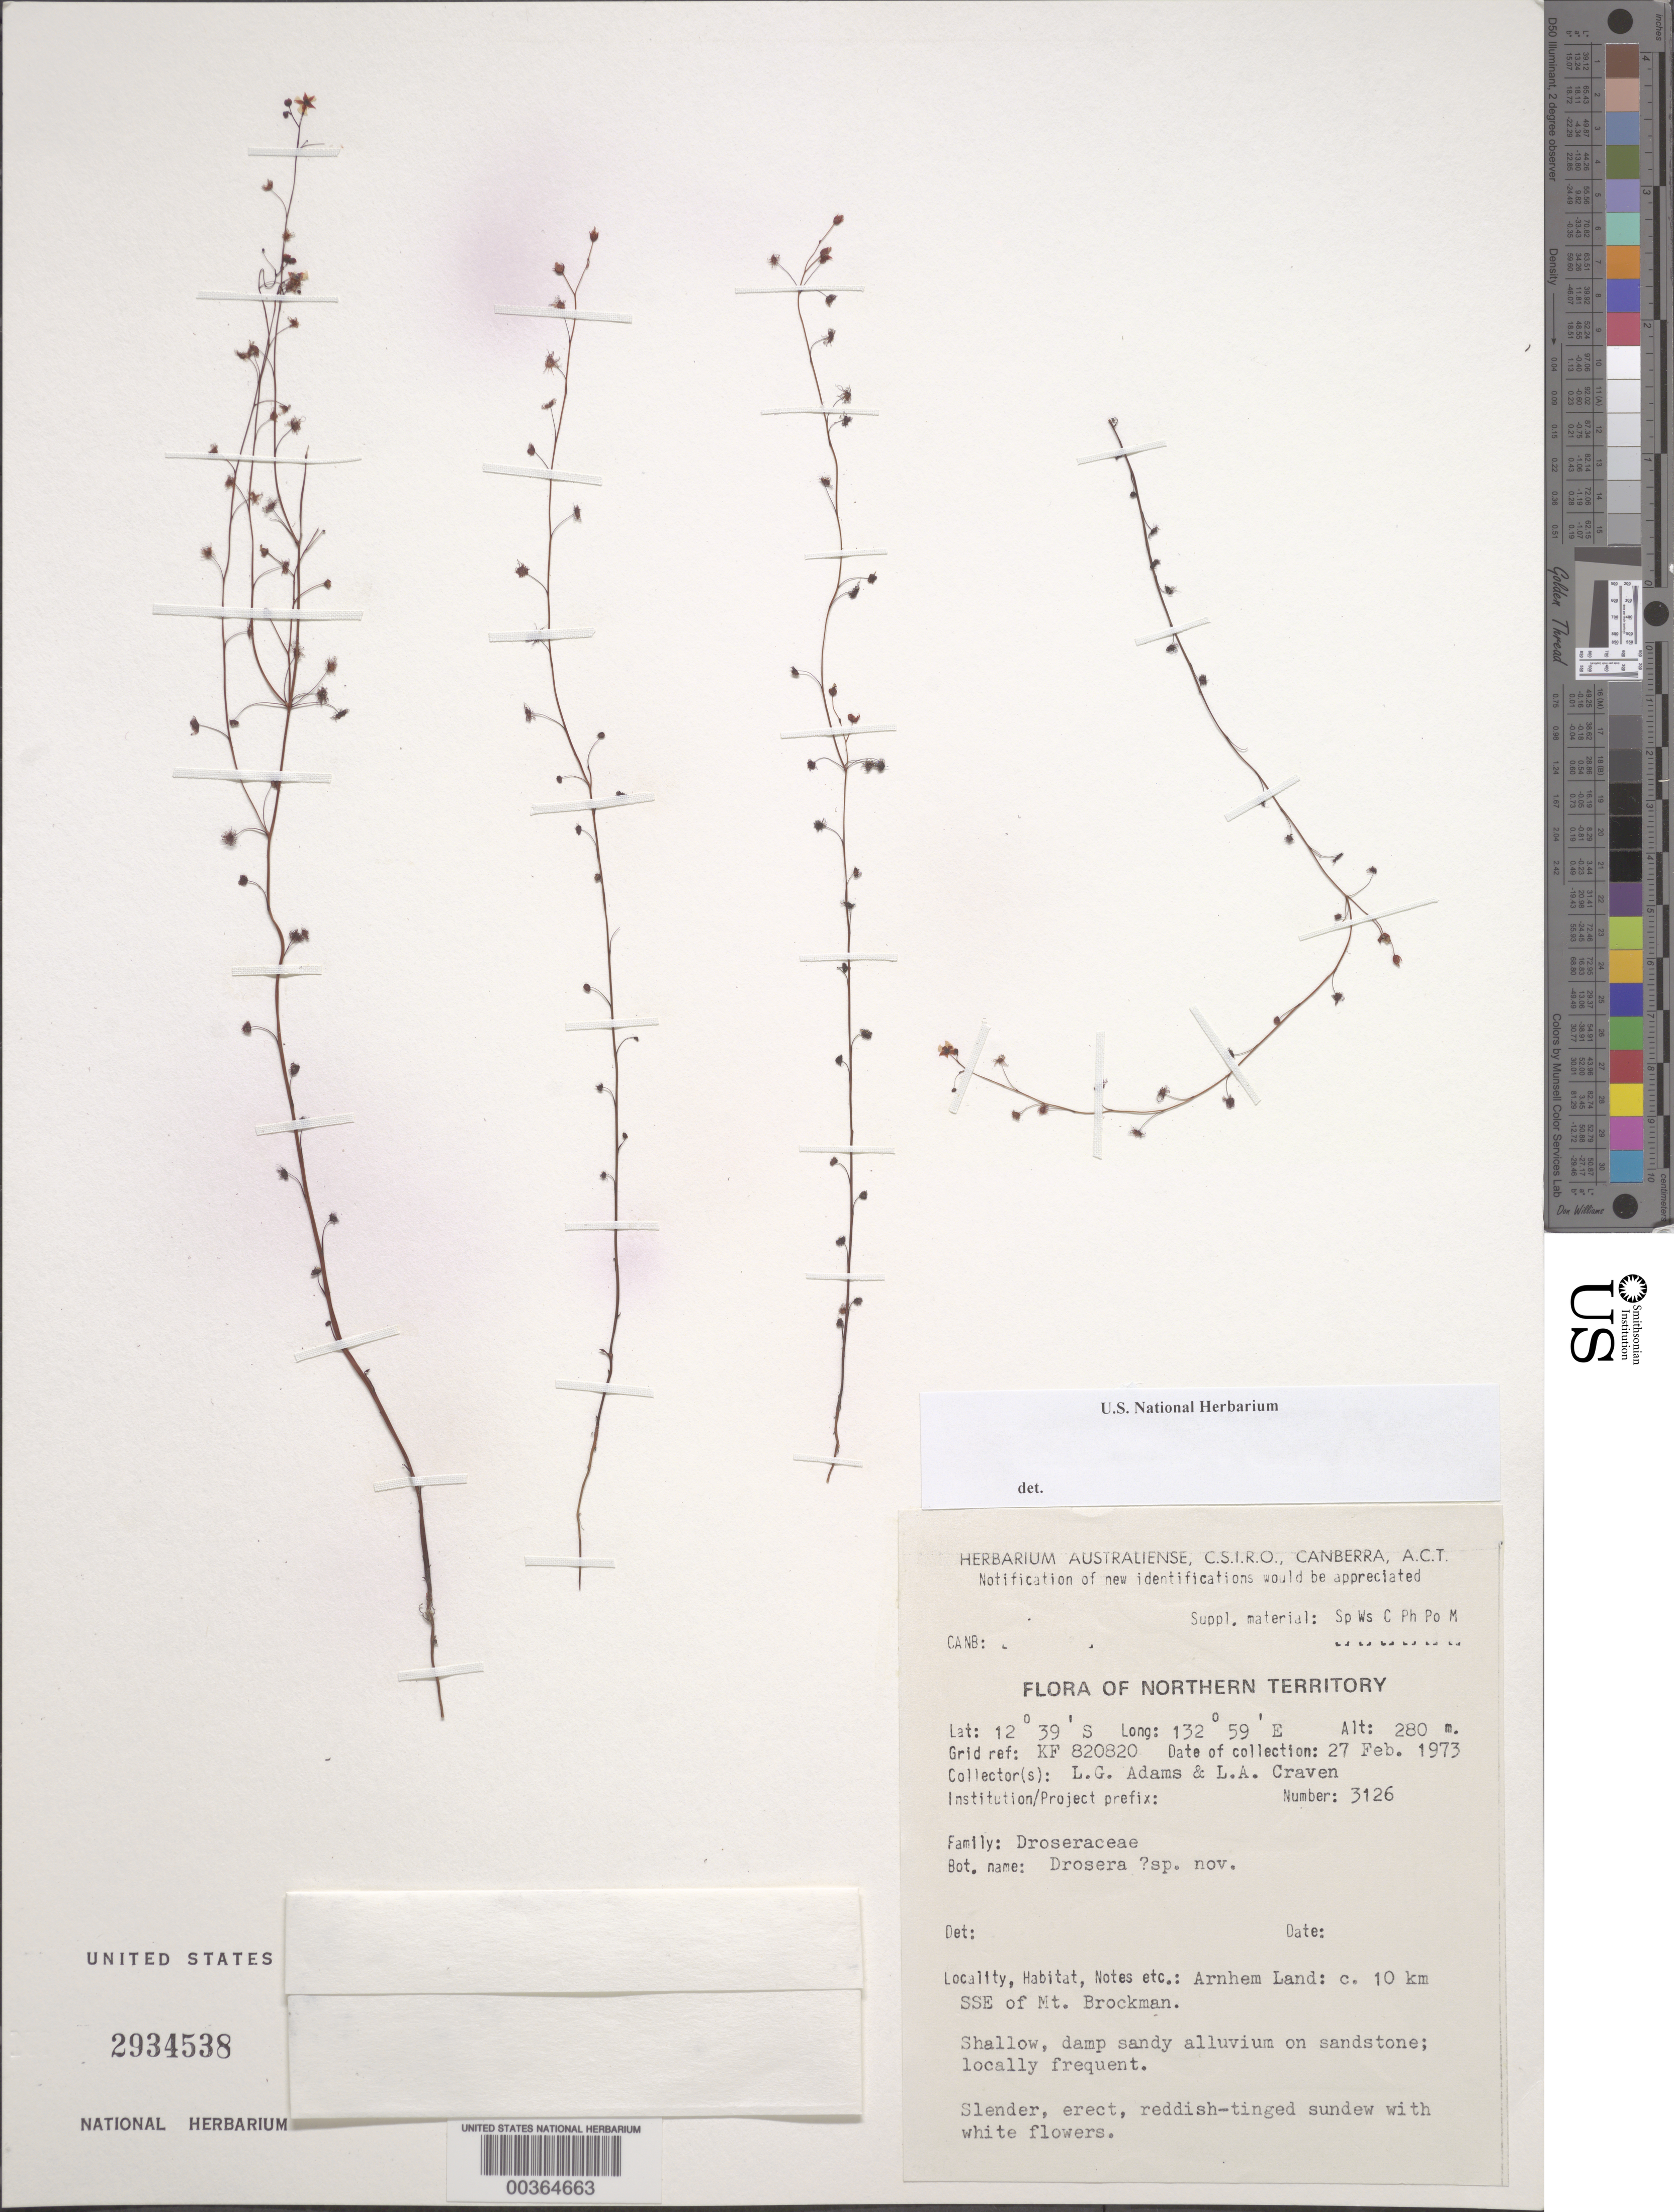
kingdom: Plantae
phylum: Tracheophyta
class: Magnoliopsida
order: Caryophyllales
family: Droseraceae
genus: Drosera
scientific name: Drosera sp.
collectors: L. G. Adams & L. A. Craven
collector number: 3126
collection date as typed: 27 Feb 1973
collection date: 1973-02-27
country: Australia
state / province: Northern Territory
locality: Arnhem land sse of mt. brockman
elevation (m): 280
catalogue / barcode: US 2934538